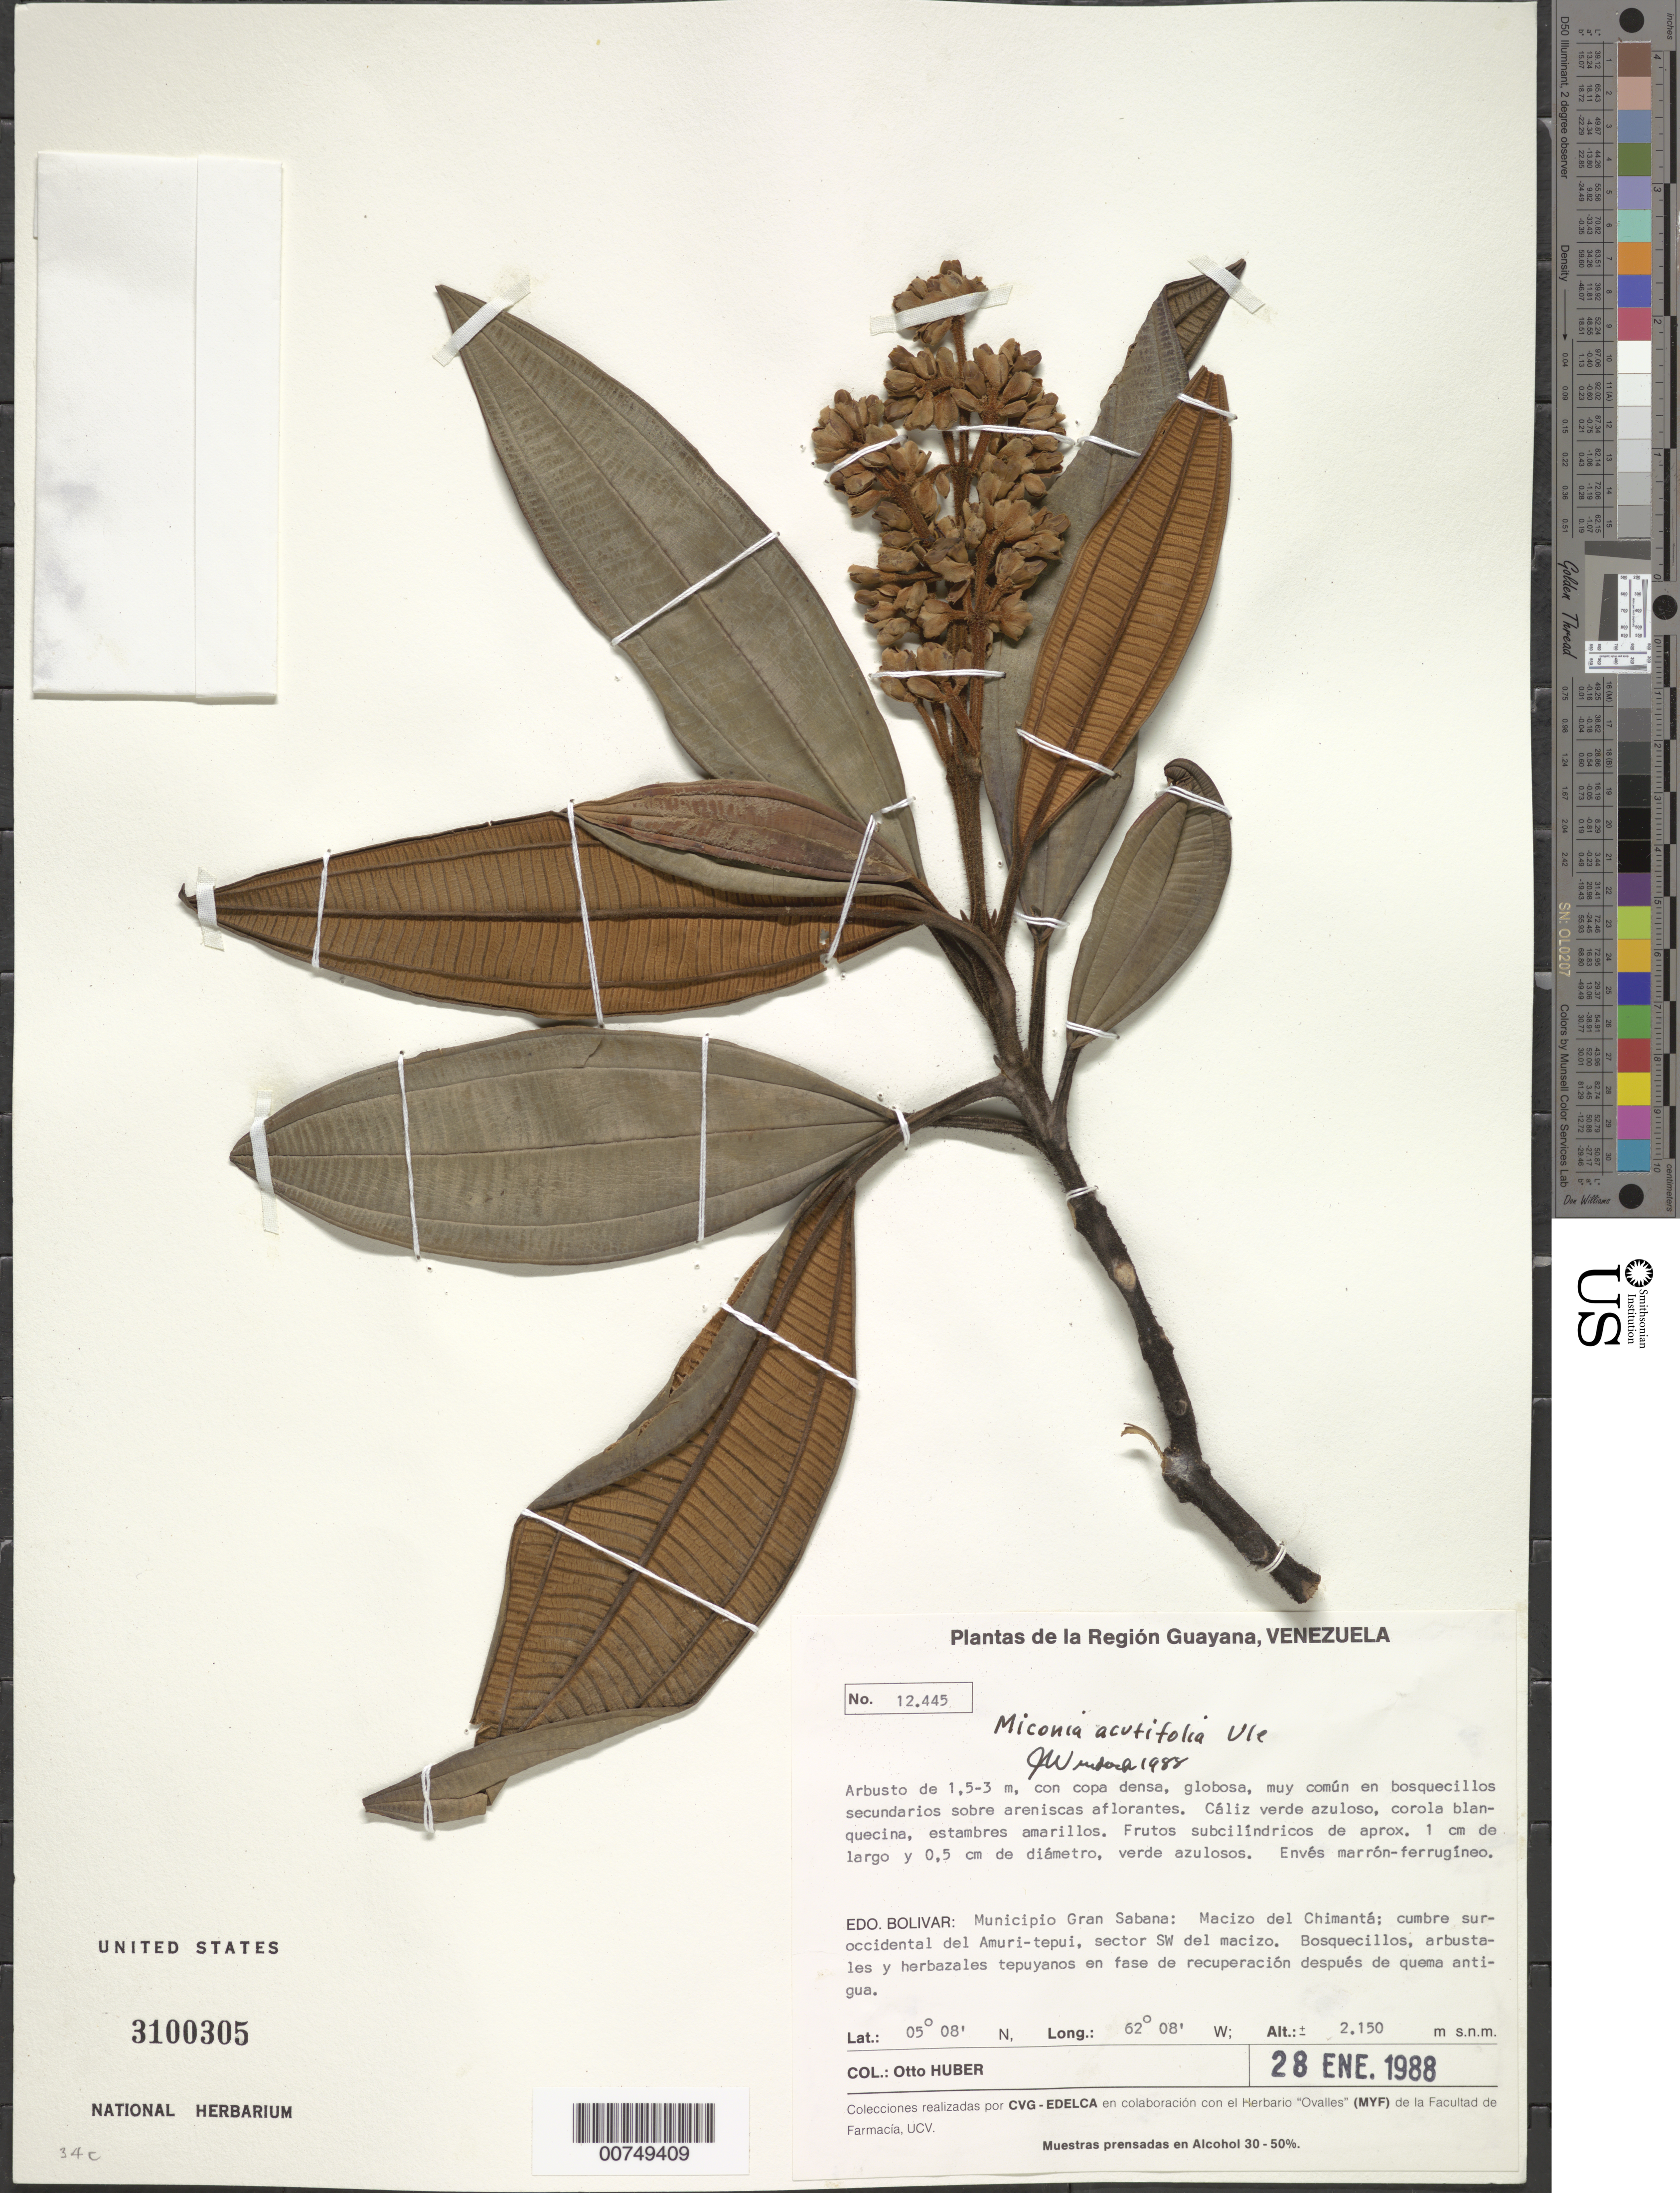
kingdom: Plantae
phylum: Tracheophyta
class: Magnoliopsida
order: Myrtales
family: Melastomataceae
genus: Miconia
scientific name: Miconia acutifolia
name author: Ule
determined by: Wurdack, John J., (US), US (UNITED STATES)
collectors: O. Huber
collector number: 12445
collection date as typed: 28-Jan-88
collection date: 1988-01-28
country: Venezuela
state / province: Bolívar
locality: Mun. Gran Sabana, Macizo del Chimantá; cumbre sur-occidental del Amuri-tepuí, sector SW del macizo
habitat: Bosquecillos secondarios sobre areniscas aflorantes; arbustales y herbazales tepuyanos en fase de recuperacion despues de quema antigua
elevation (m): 2150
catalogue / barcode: US 3100305